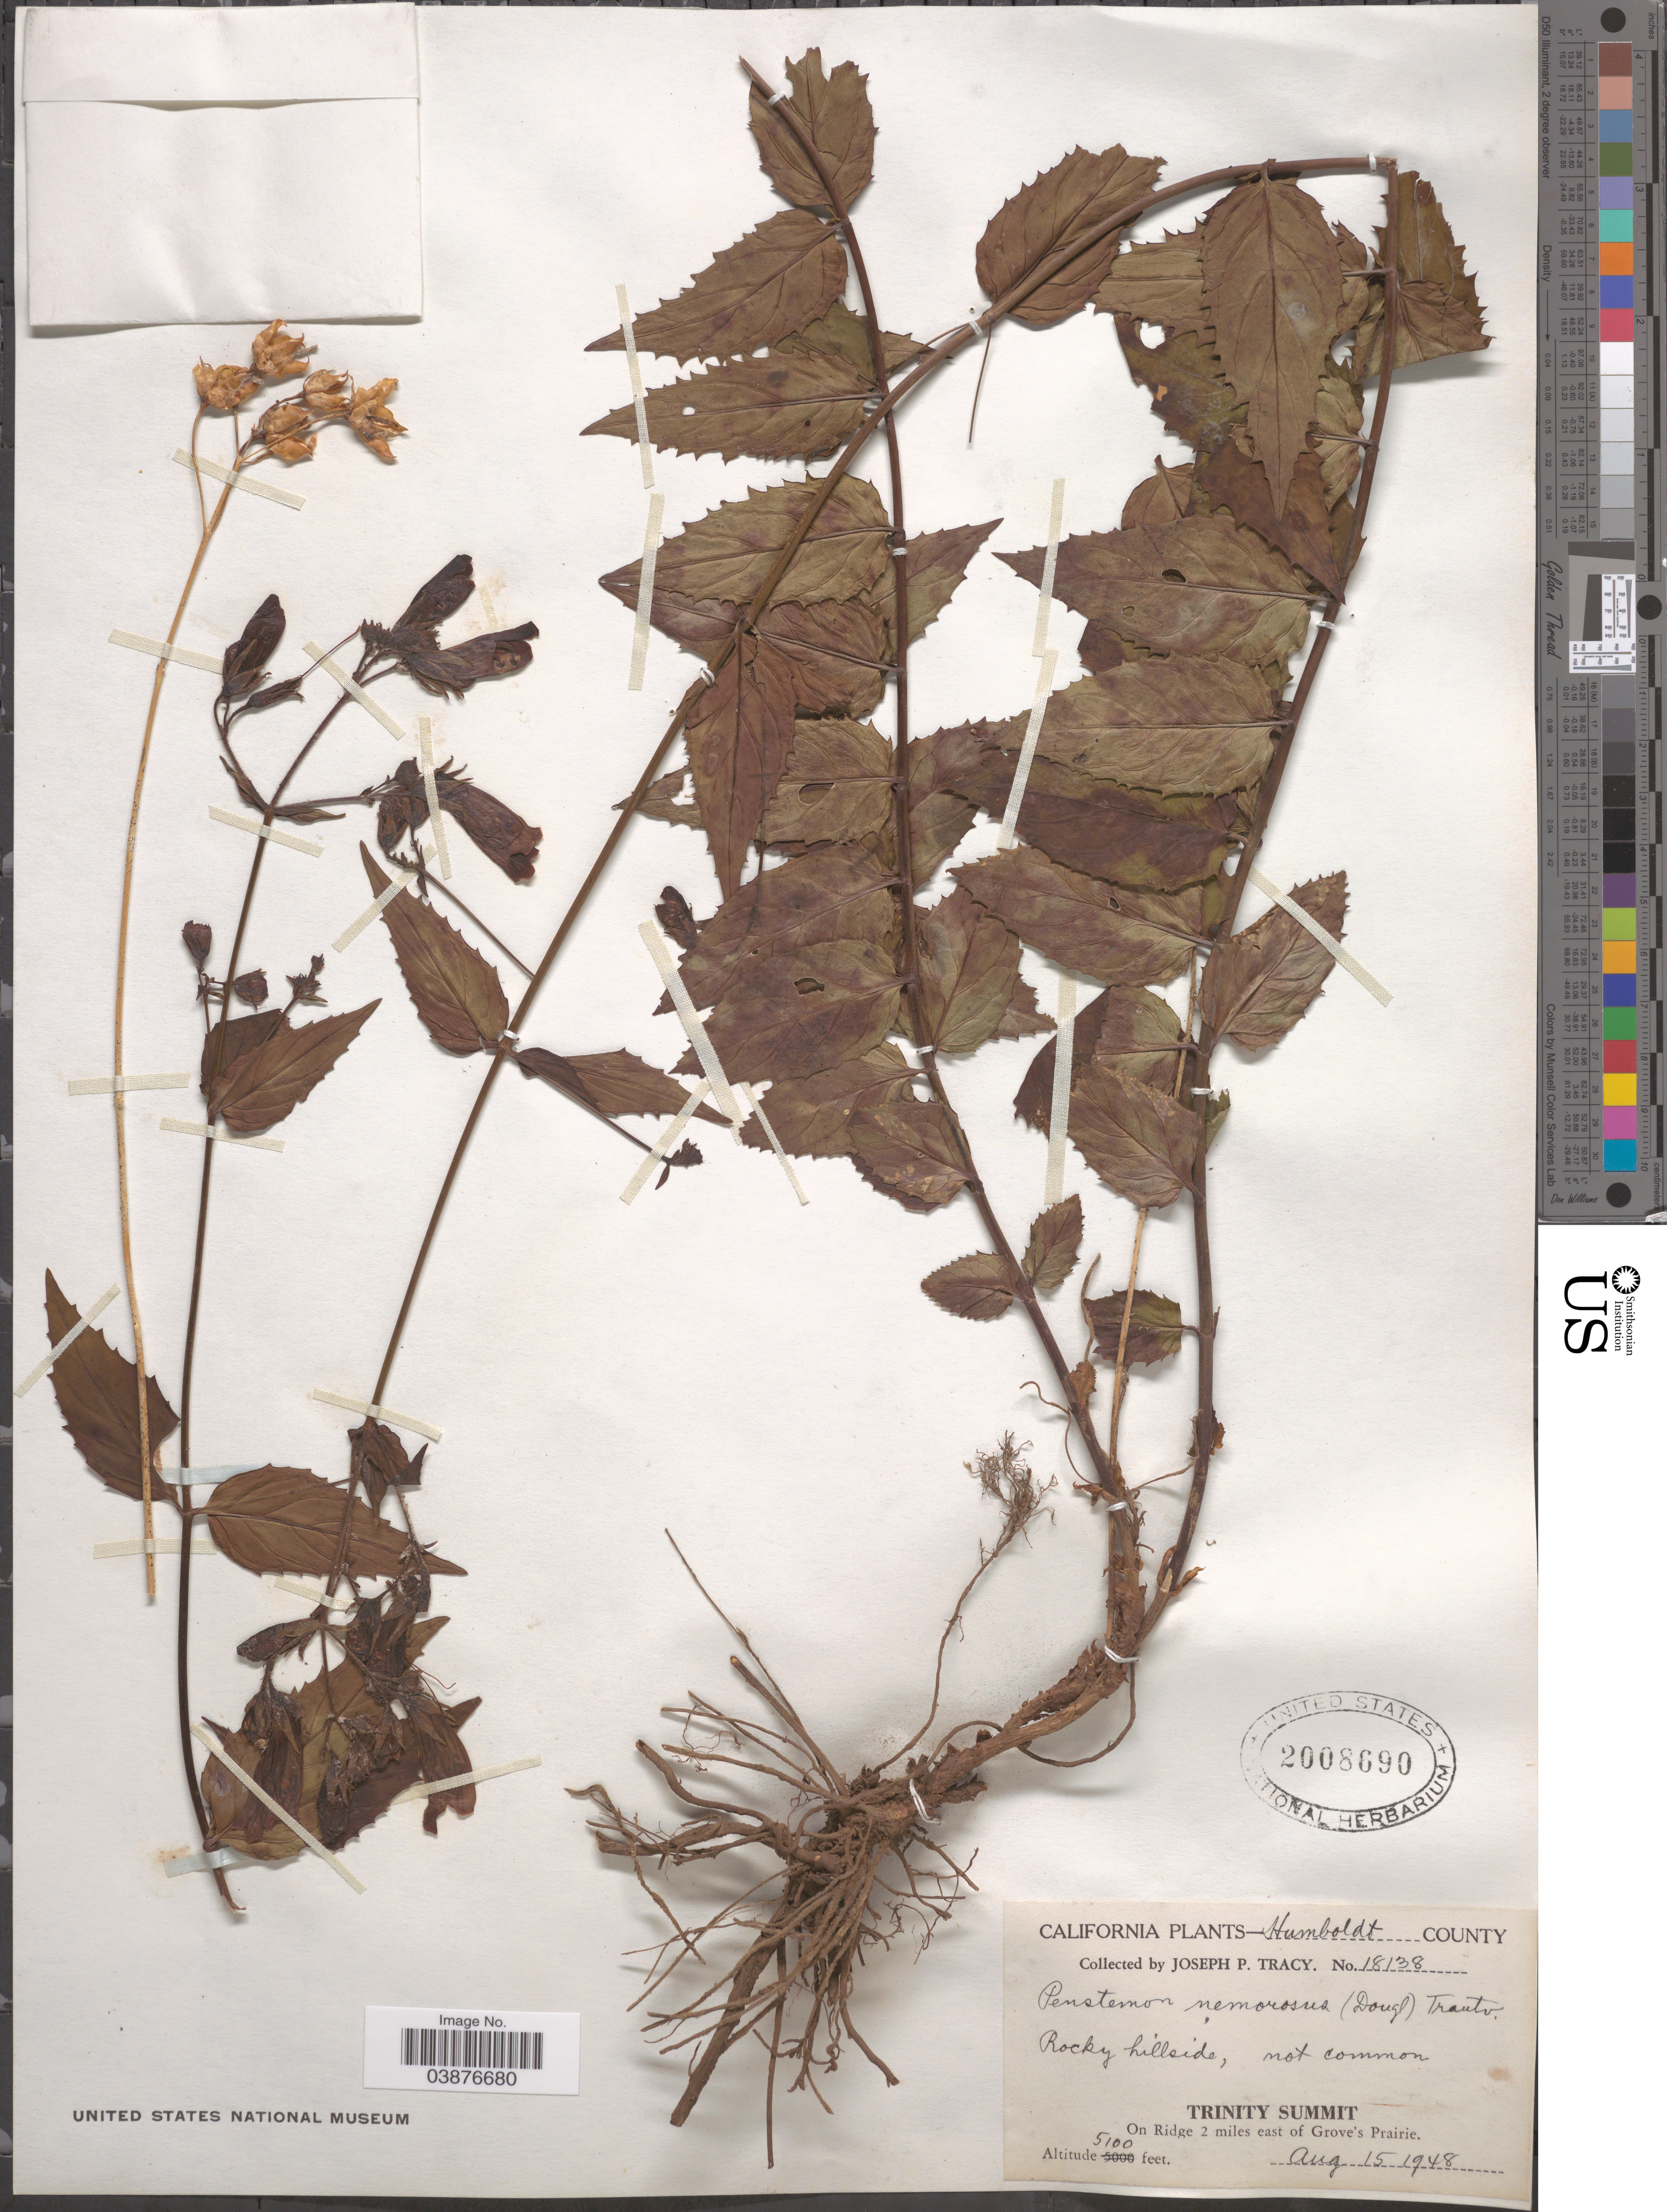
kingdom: Plantae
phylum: Tracheophyta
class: Magnoliopsida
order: Lamiales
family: Plantaginaceae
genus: Penstemon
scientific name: Penstemon nemorosus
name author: (Douglas ex Lindl.) Trautv.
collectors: J. Tracy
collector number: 18138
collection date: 1948-08-15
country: United States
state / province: California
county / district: Humboldt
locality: Humboldt County. Trinity Summit. On Ridge 2 miles east of Grove's Prairie.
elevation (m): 1554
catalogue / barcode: US 2008690